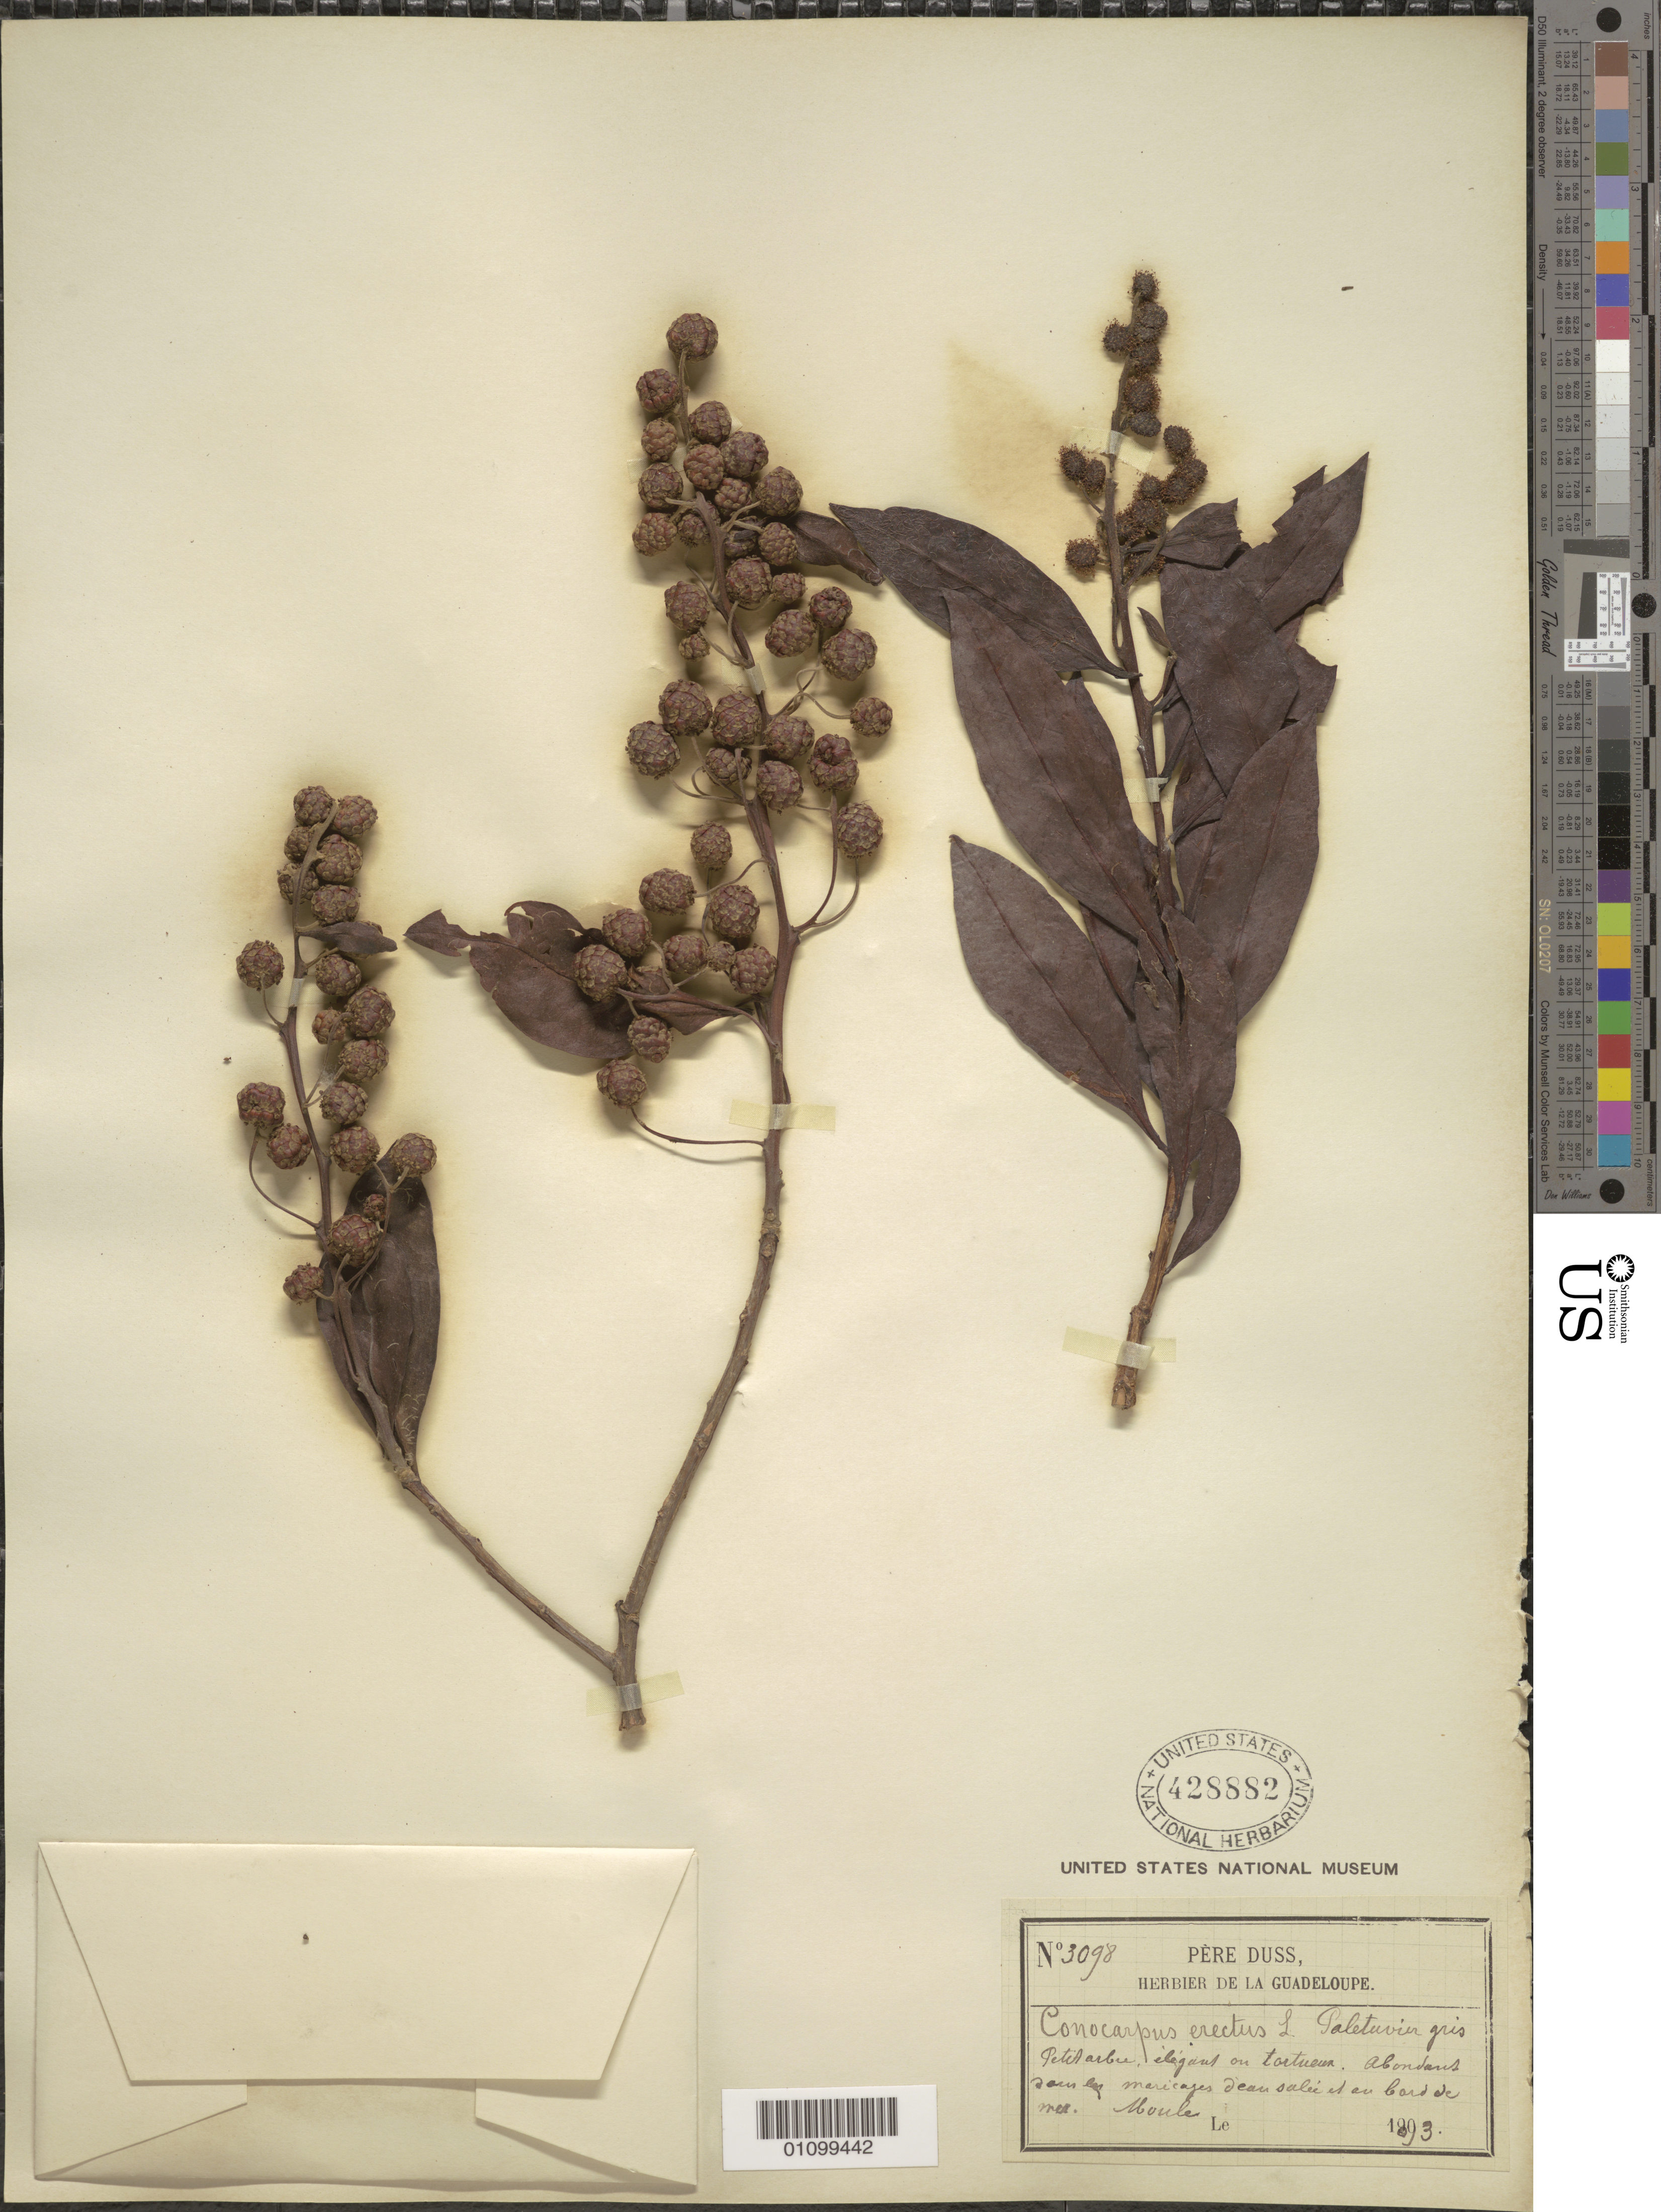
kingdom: Plantae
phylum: Tracheophyta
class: Magnoliopsida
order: Myrtales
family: Combretaceae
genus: Conocarpus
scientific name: Conocarpus erectus var. erectus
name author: L.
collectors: Père Duss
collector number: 3098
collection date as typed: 1893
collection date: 1893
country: Guadeloupe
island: Grande Terre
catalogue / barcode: US 428882